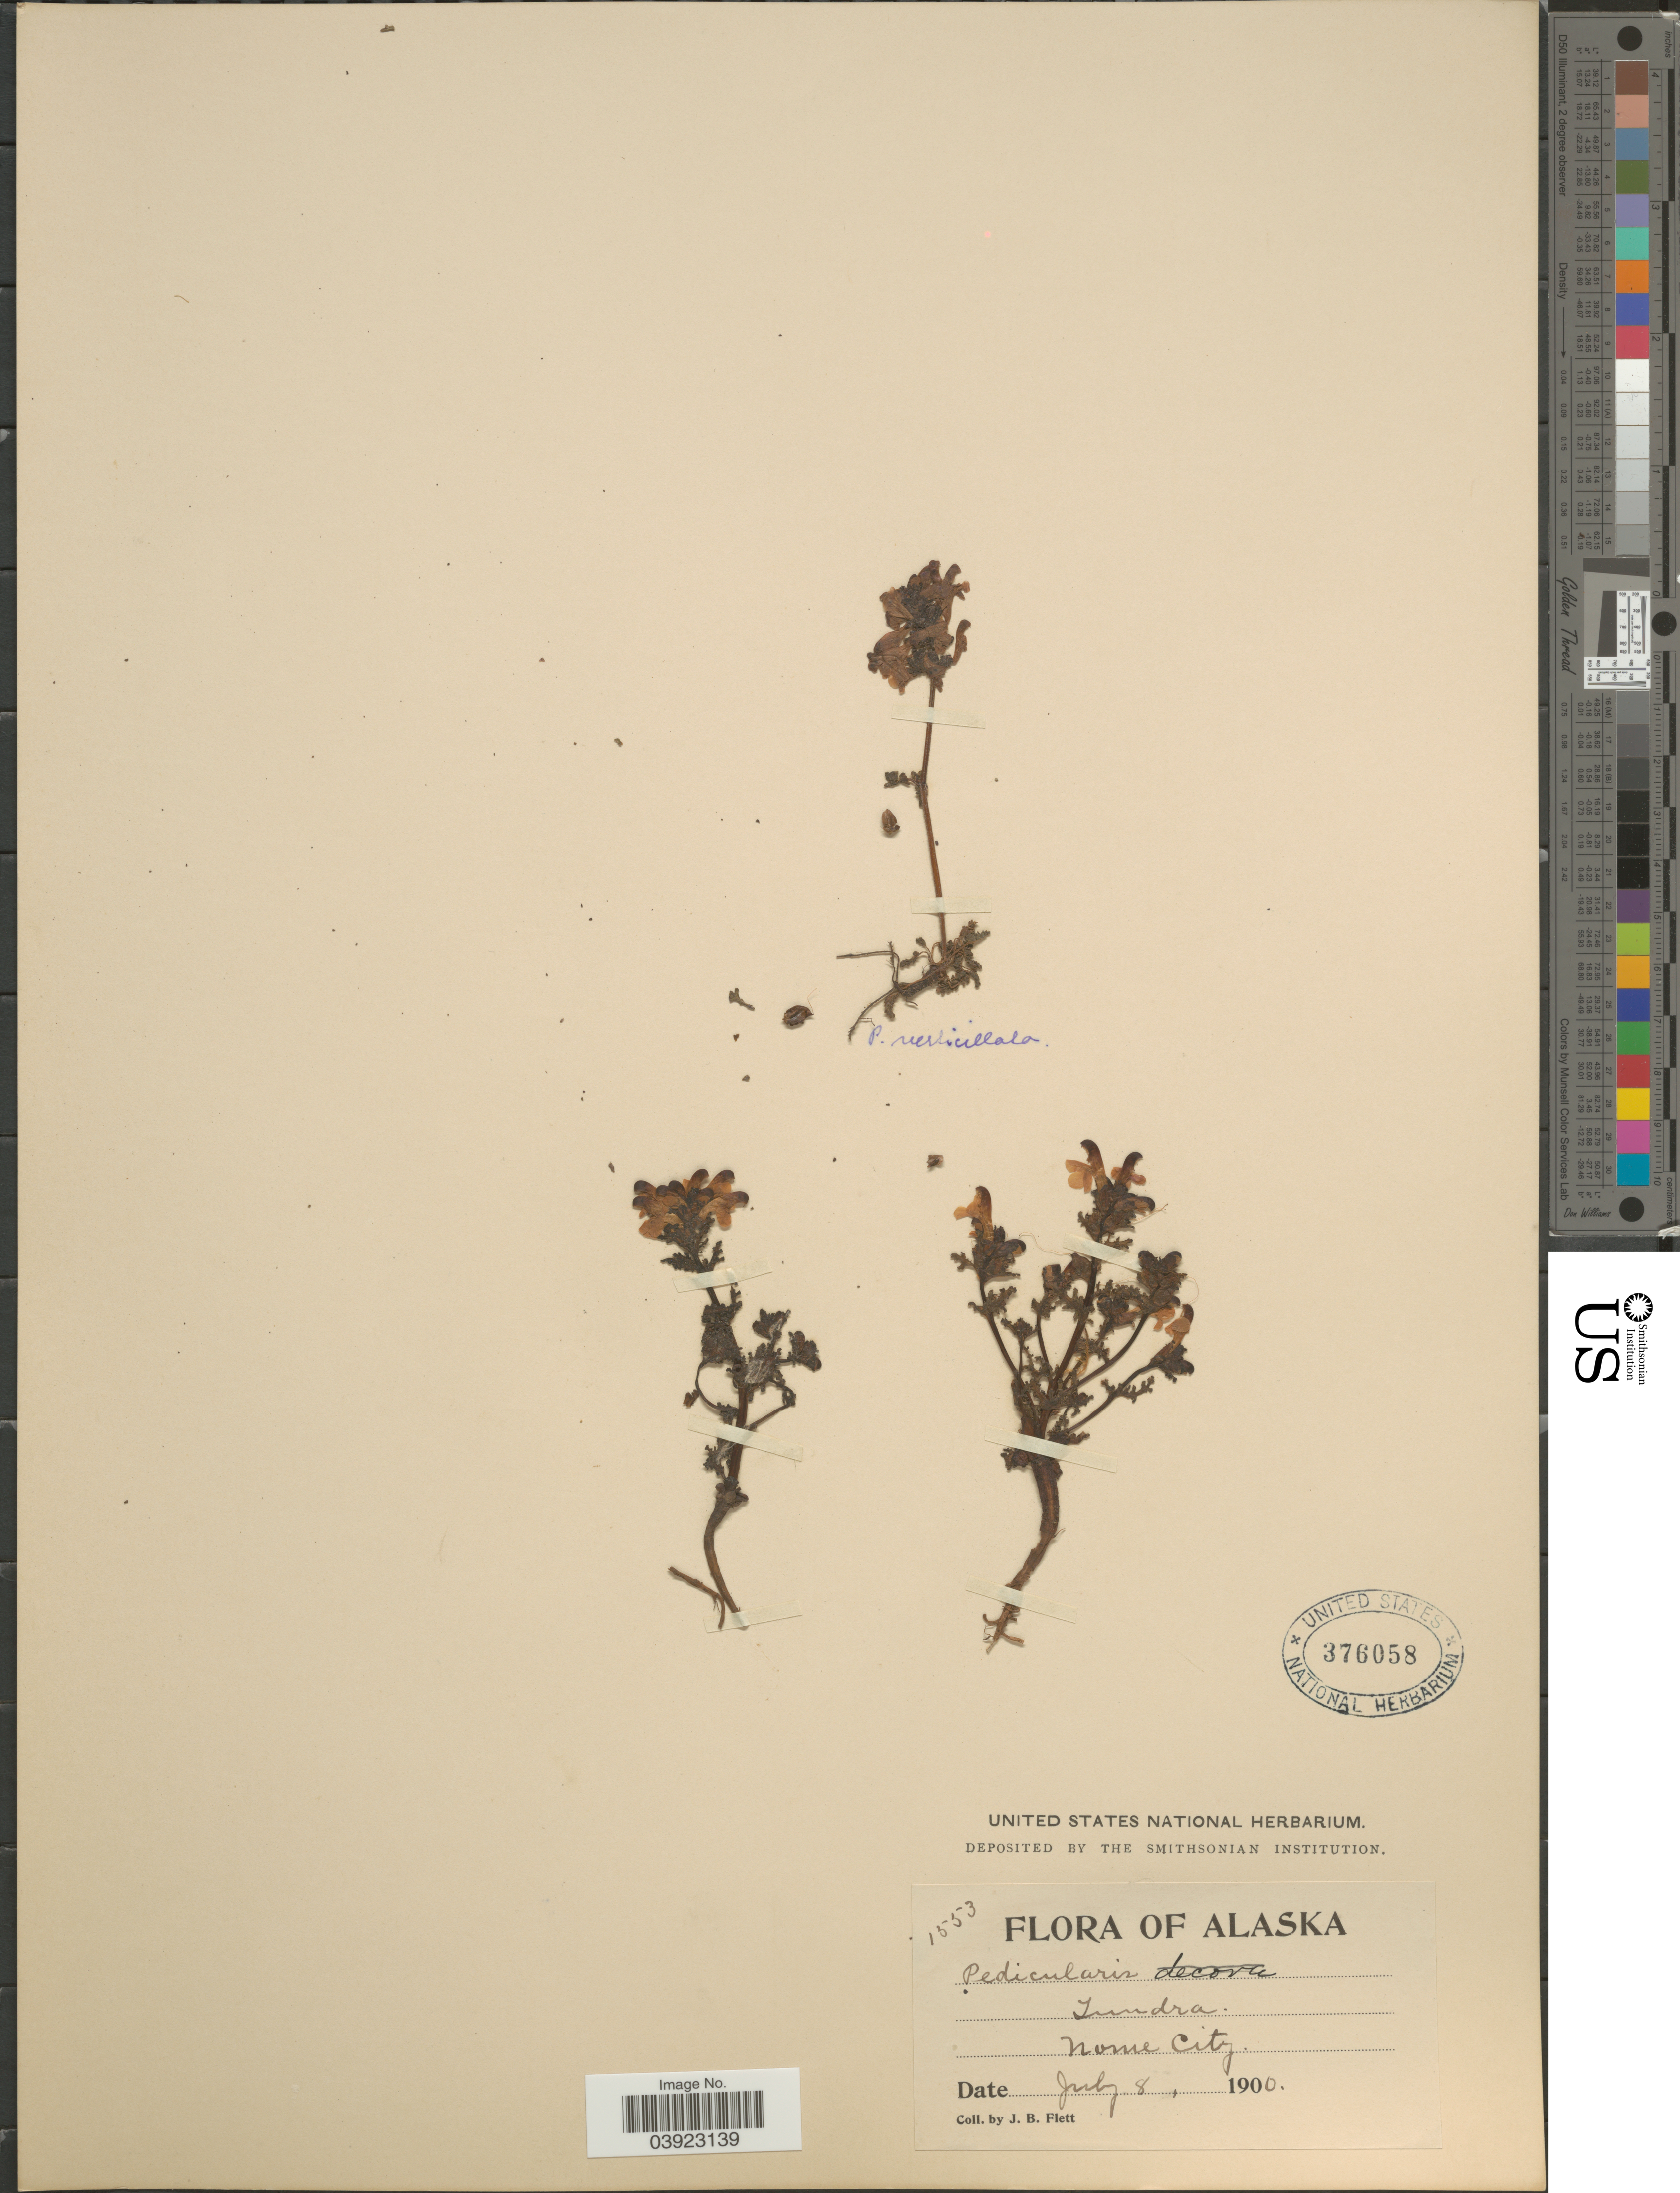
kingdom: Plantae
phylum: Tracheophyta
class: Magnoliopsida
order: Lamiales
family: Orobanchaceae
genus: Pedicularis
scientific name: Pedicularis parviflora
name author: Sm.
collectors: J. Flett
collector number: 1553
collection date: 1900-07-08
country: United States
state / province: Alaska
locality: Tundra. Nome City.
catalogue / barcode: US 376058